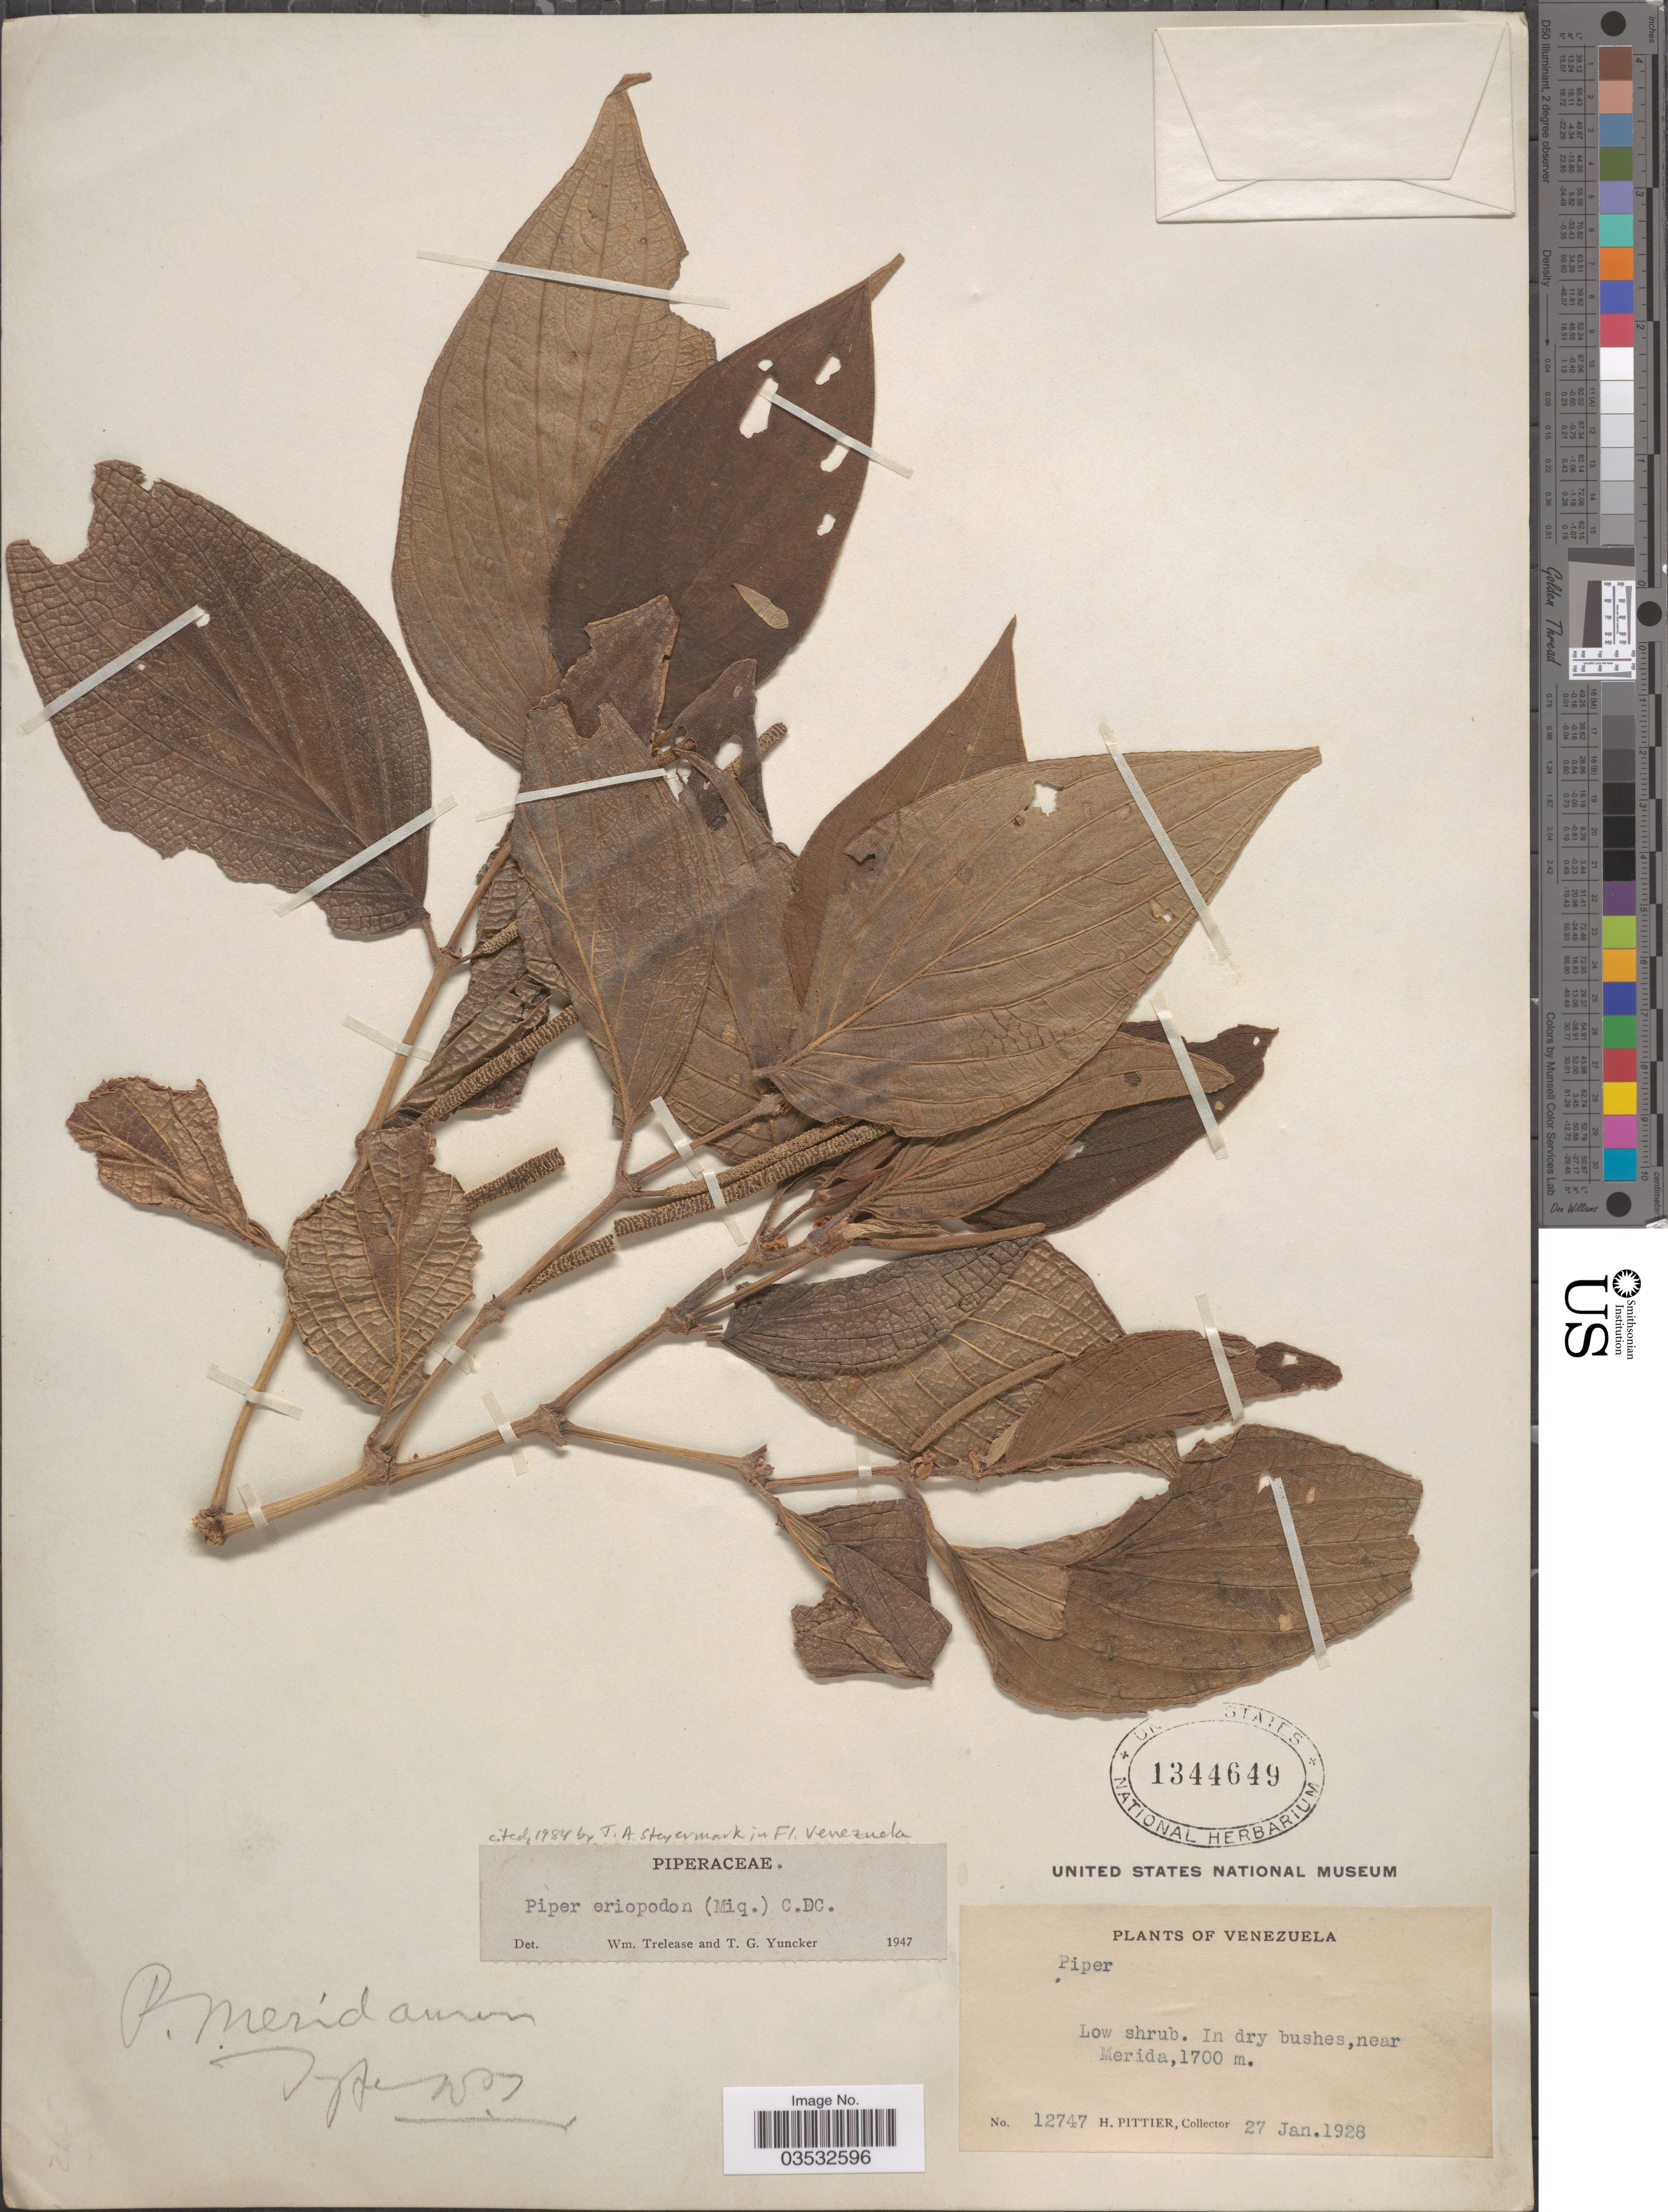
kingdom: Plantae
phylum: Tracheophyta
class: Magnoliopsida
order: Piperales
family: Piperaceae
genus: Piper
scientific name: Piper eriopodon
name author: C. DC.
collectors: H. F. Pittier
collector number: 12747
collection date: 1928-01-27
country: Venezuela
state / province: Merida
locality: In dry bushes, near Merida.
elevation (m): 1700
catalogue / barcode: US 1344649